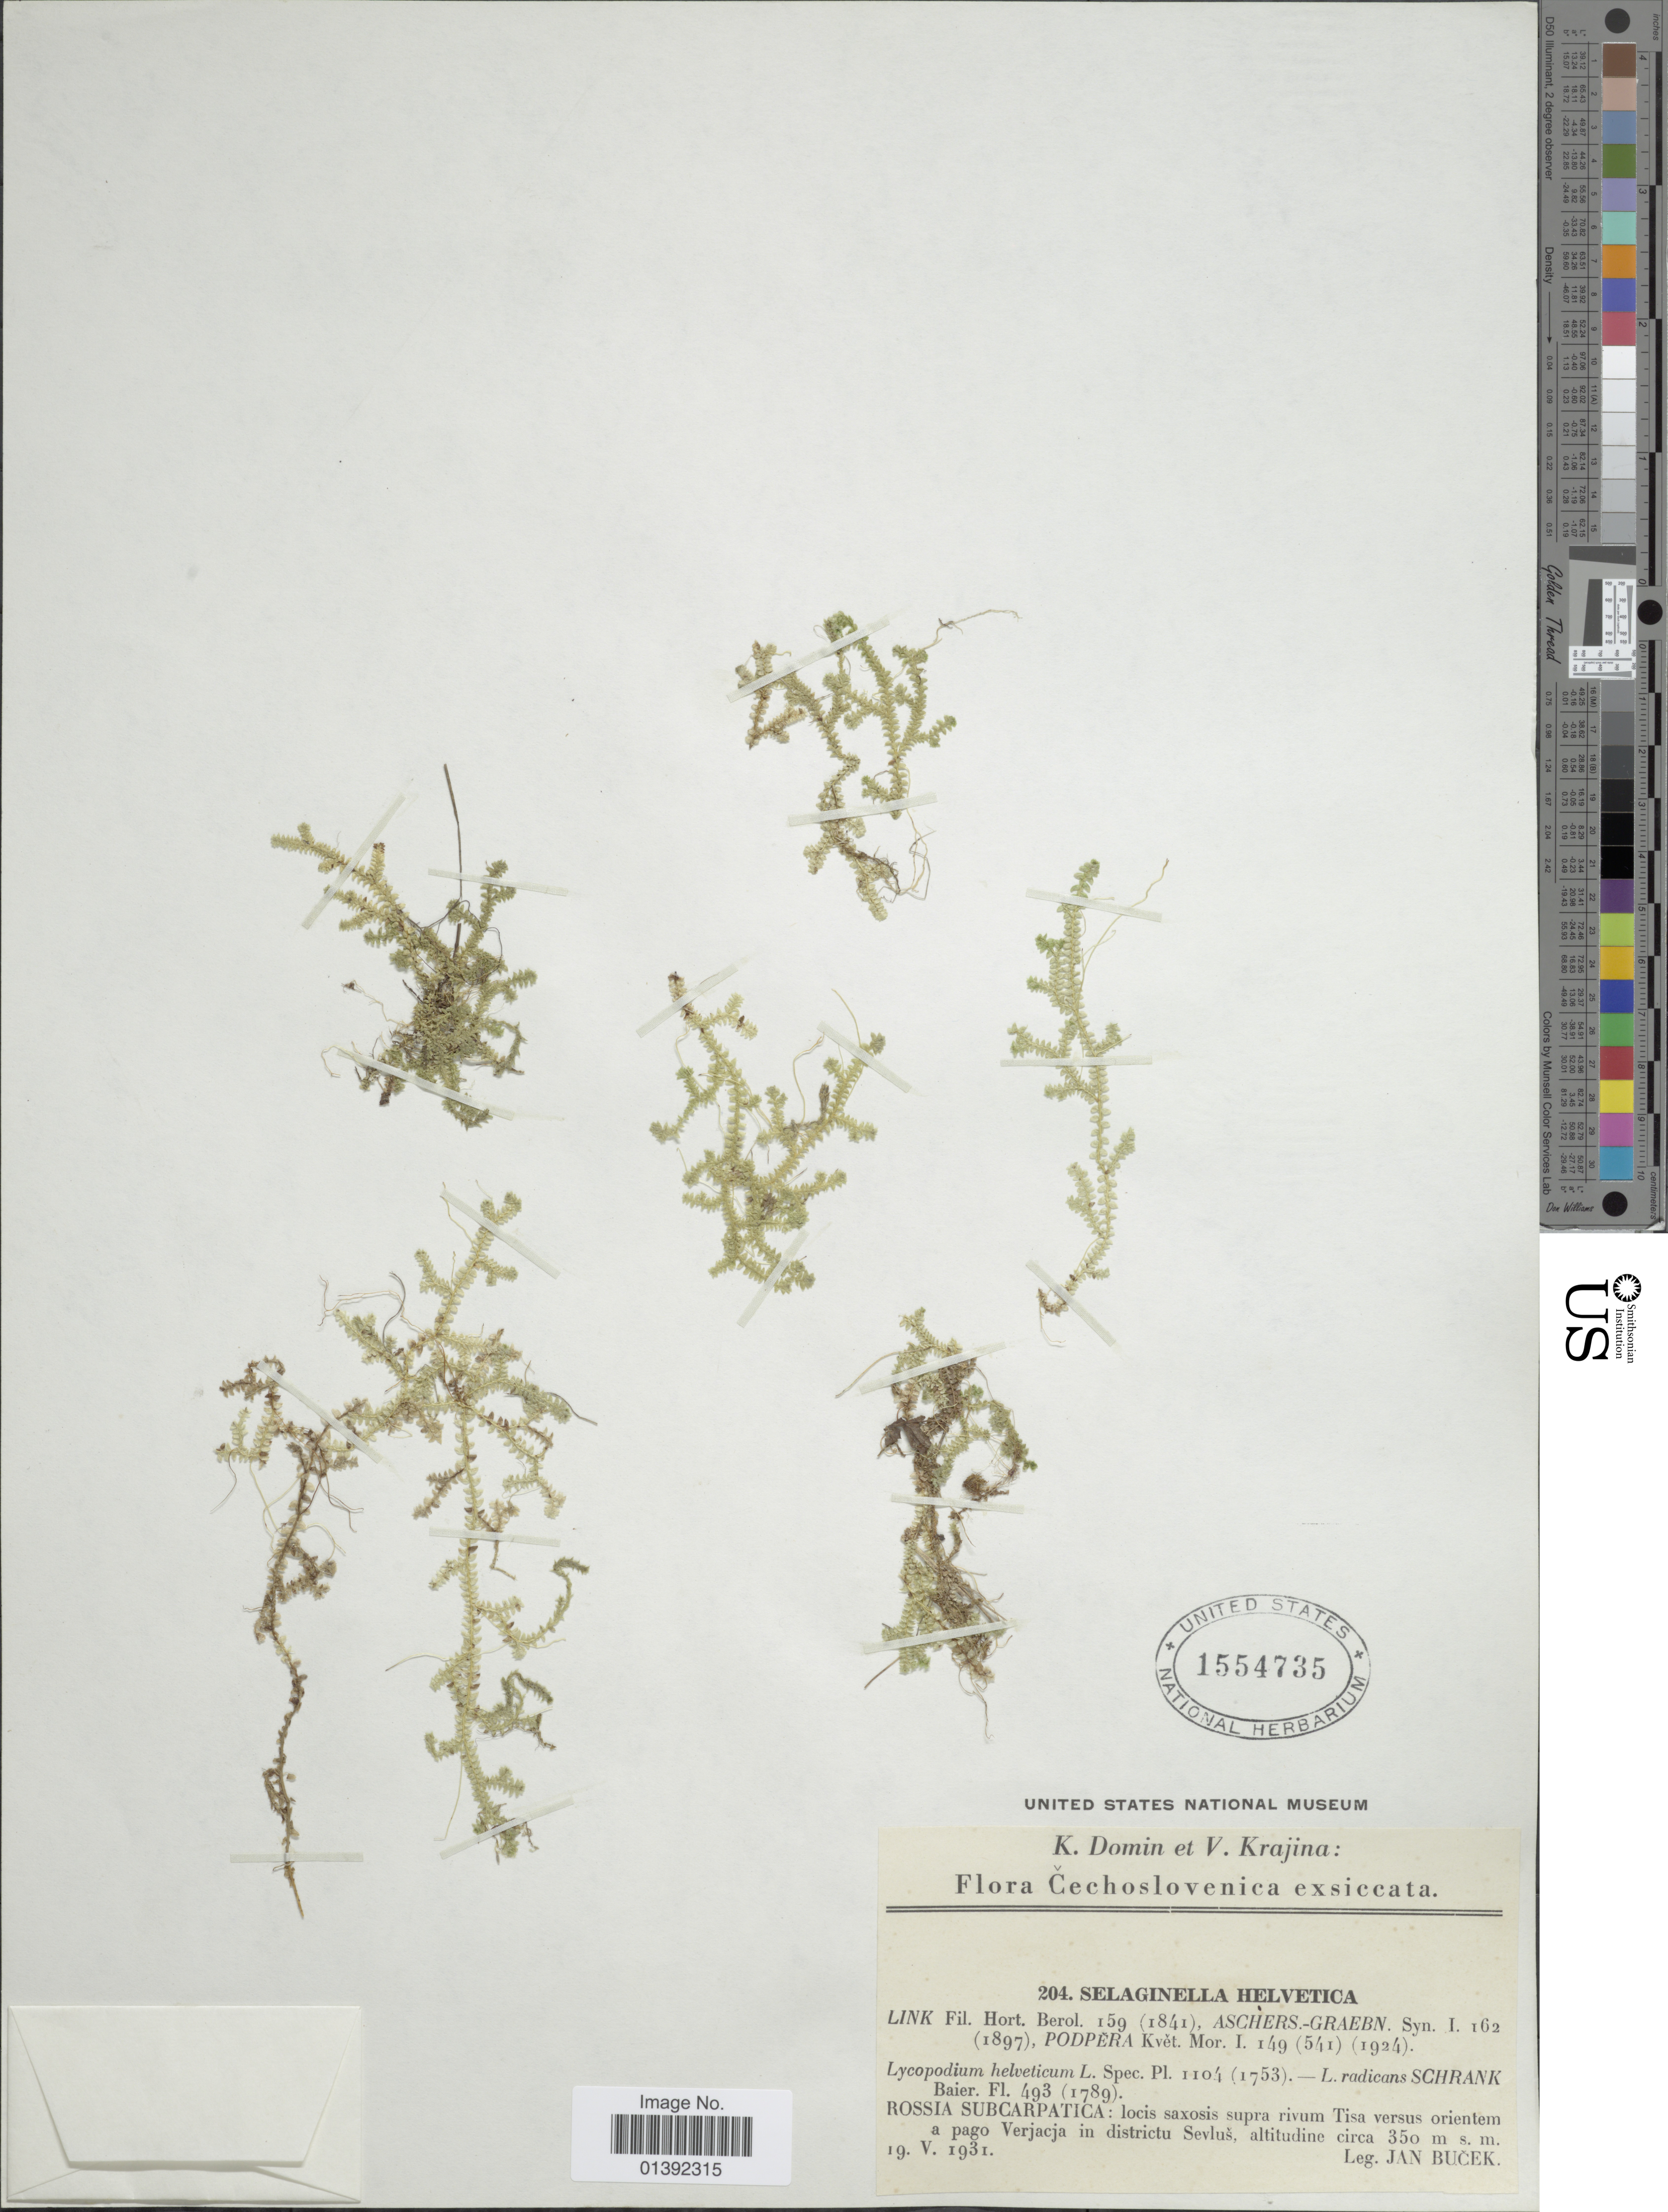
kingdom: Plantae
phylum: Tracheophyta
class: Lycopodiopsida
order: Selaginellales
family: Selaginellaceae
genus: Selaginella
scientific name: Selaginella helvetica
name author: (L.) Spring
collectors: J. Bucek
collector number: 204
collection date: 1931-05-19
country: Ukraine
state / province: Zakarpattya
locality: Cechoslovenica, Rossia Subcarpatica: locis saxosis supra rivum Tisa versus orientem a pago Verjacja in districtu selvus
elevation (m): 350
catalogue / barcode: US 1554735